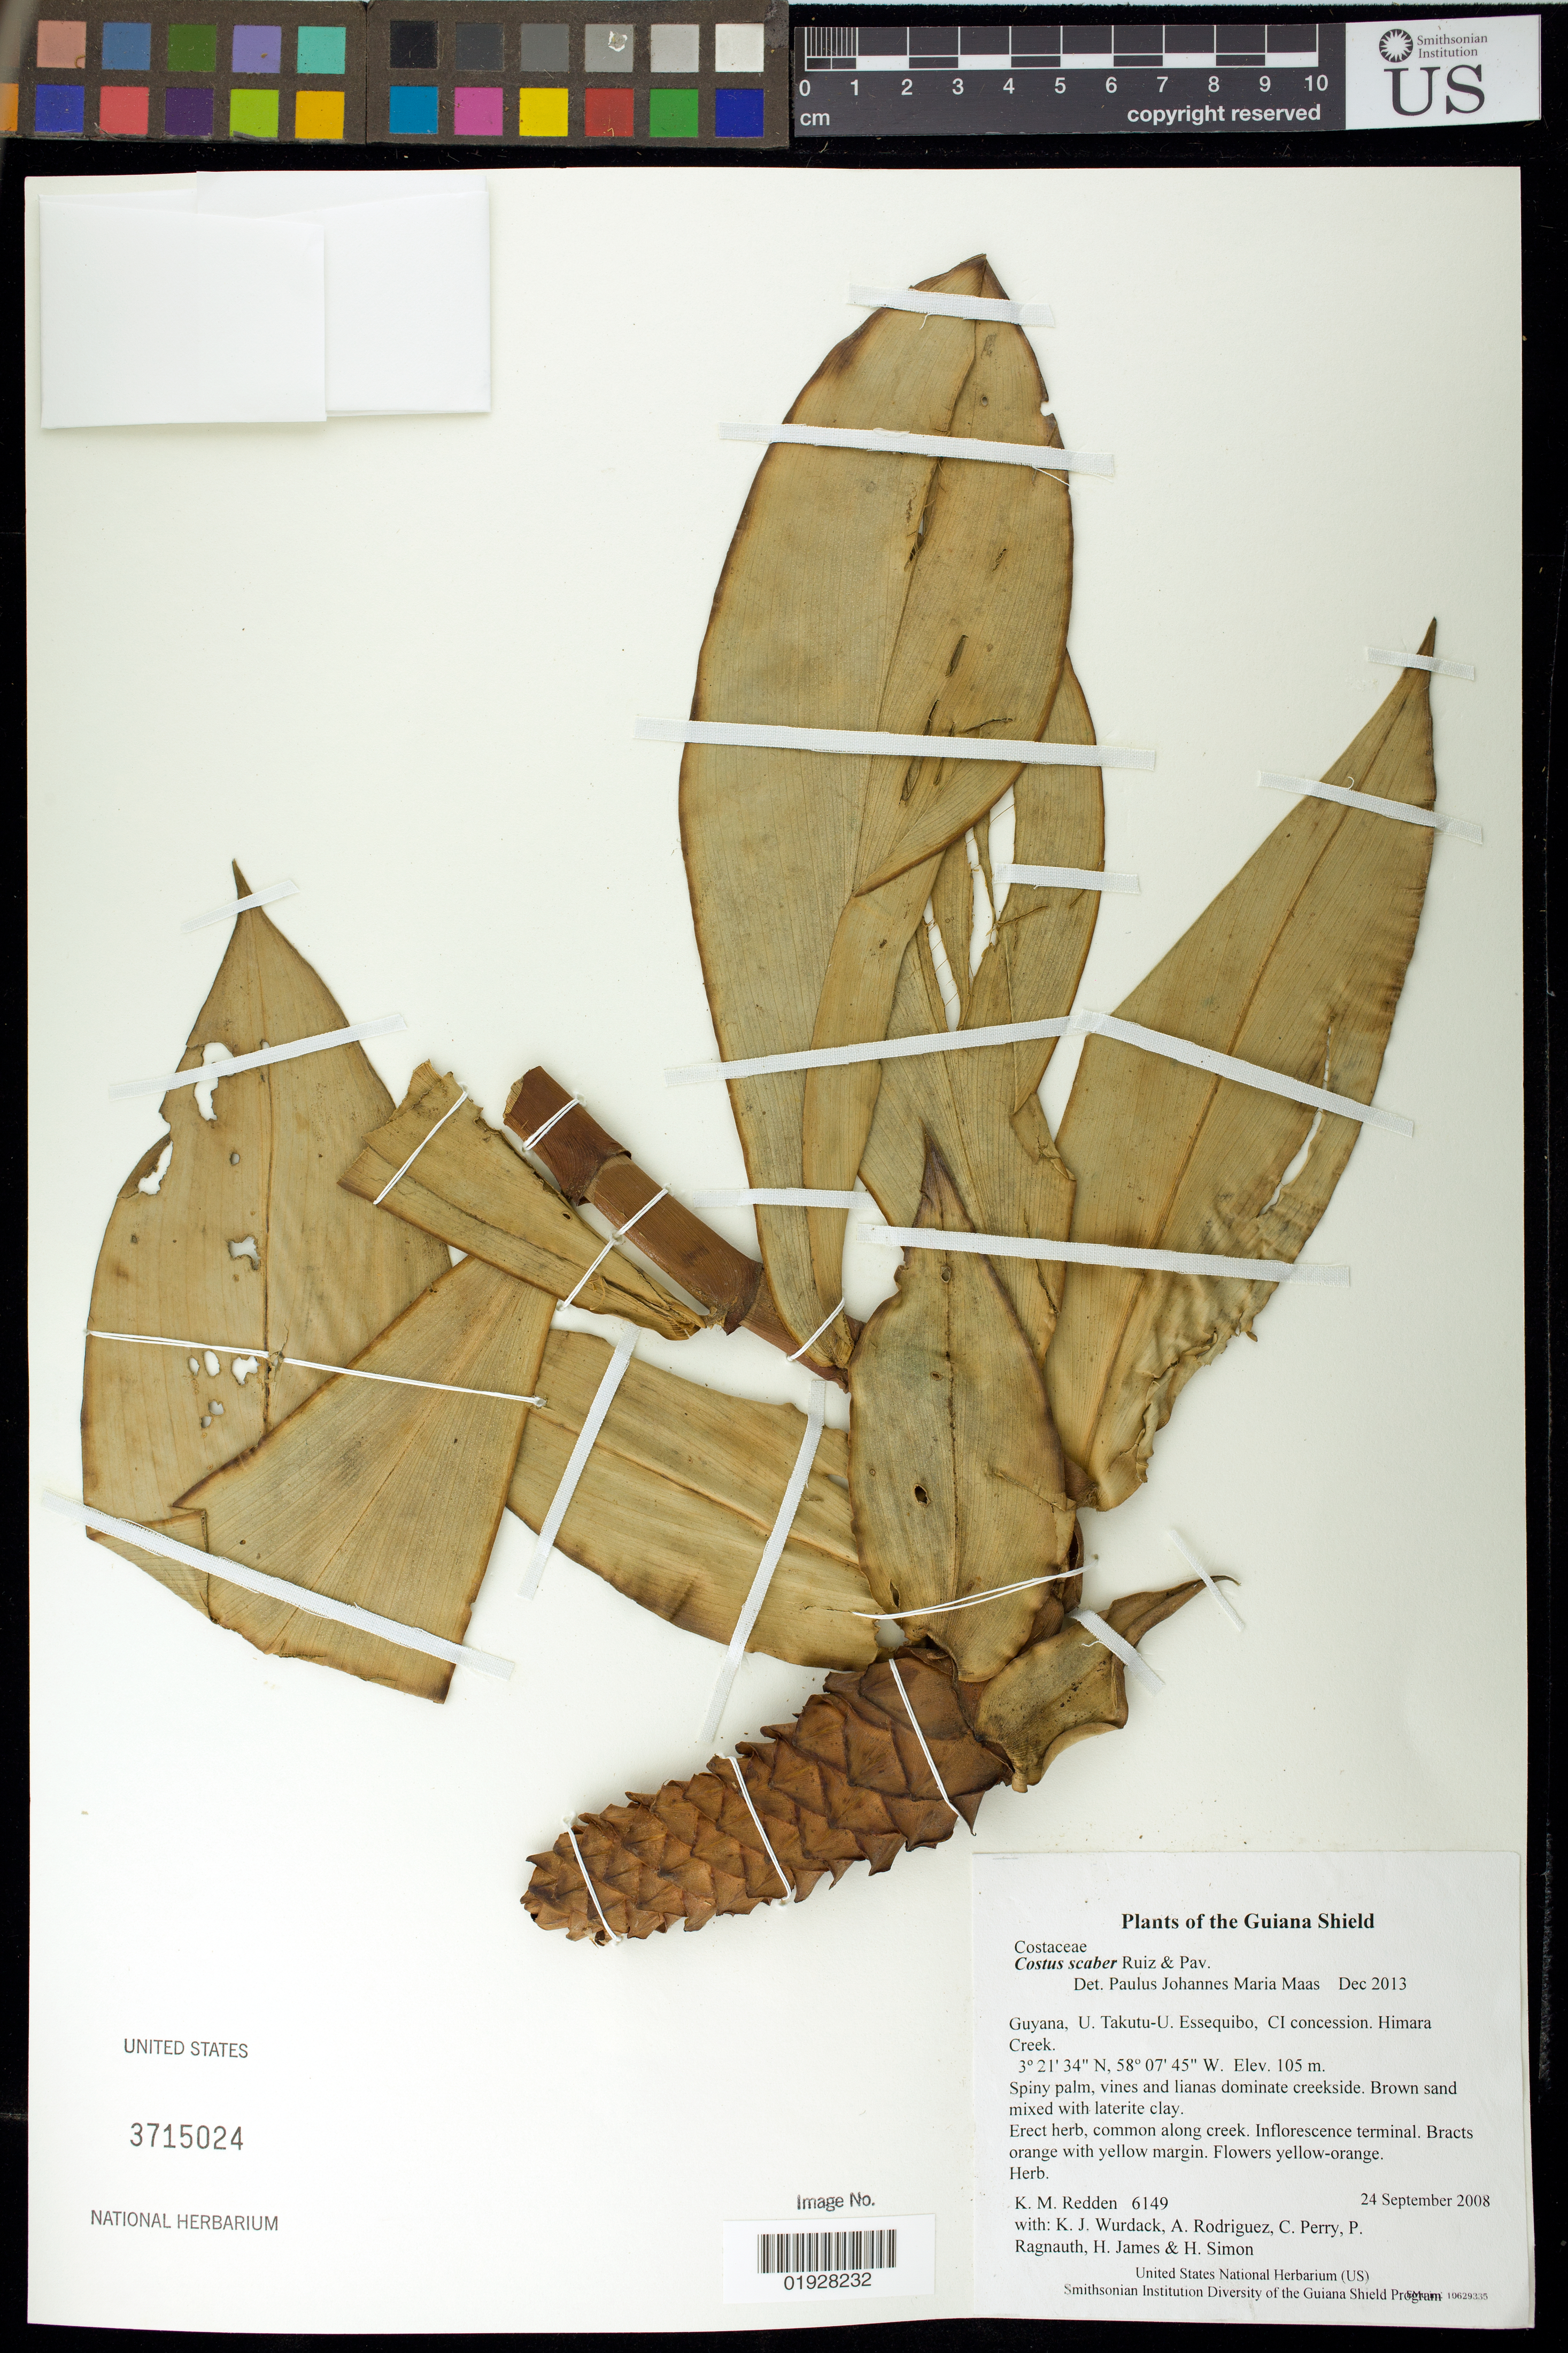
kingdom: Plantae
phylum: Tracheophyta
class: Liliopsida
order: Zingiberales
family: Costaceae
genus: Costus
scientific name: Costus scaber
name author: Ruiz & Pav.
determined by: Maas, Paul J. M.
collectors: K. M. Redden, K. Wurdack, A. Rodriguez, C. Perry, P. Ragnauth, H. James & H. Simon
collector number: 6149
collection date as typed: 24 September 2008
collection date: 2008-09-24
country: Guyana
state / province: U. Takutu-U. Essequibo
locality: CI concession. Himara Creek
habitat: Spiny palm, vines and lianas dominate creekside. Brown sand mixed with laterite clay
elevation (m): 105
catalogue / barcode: US 3715024